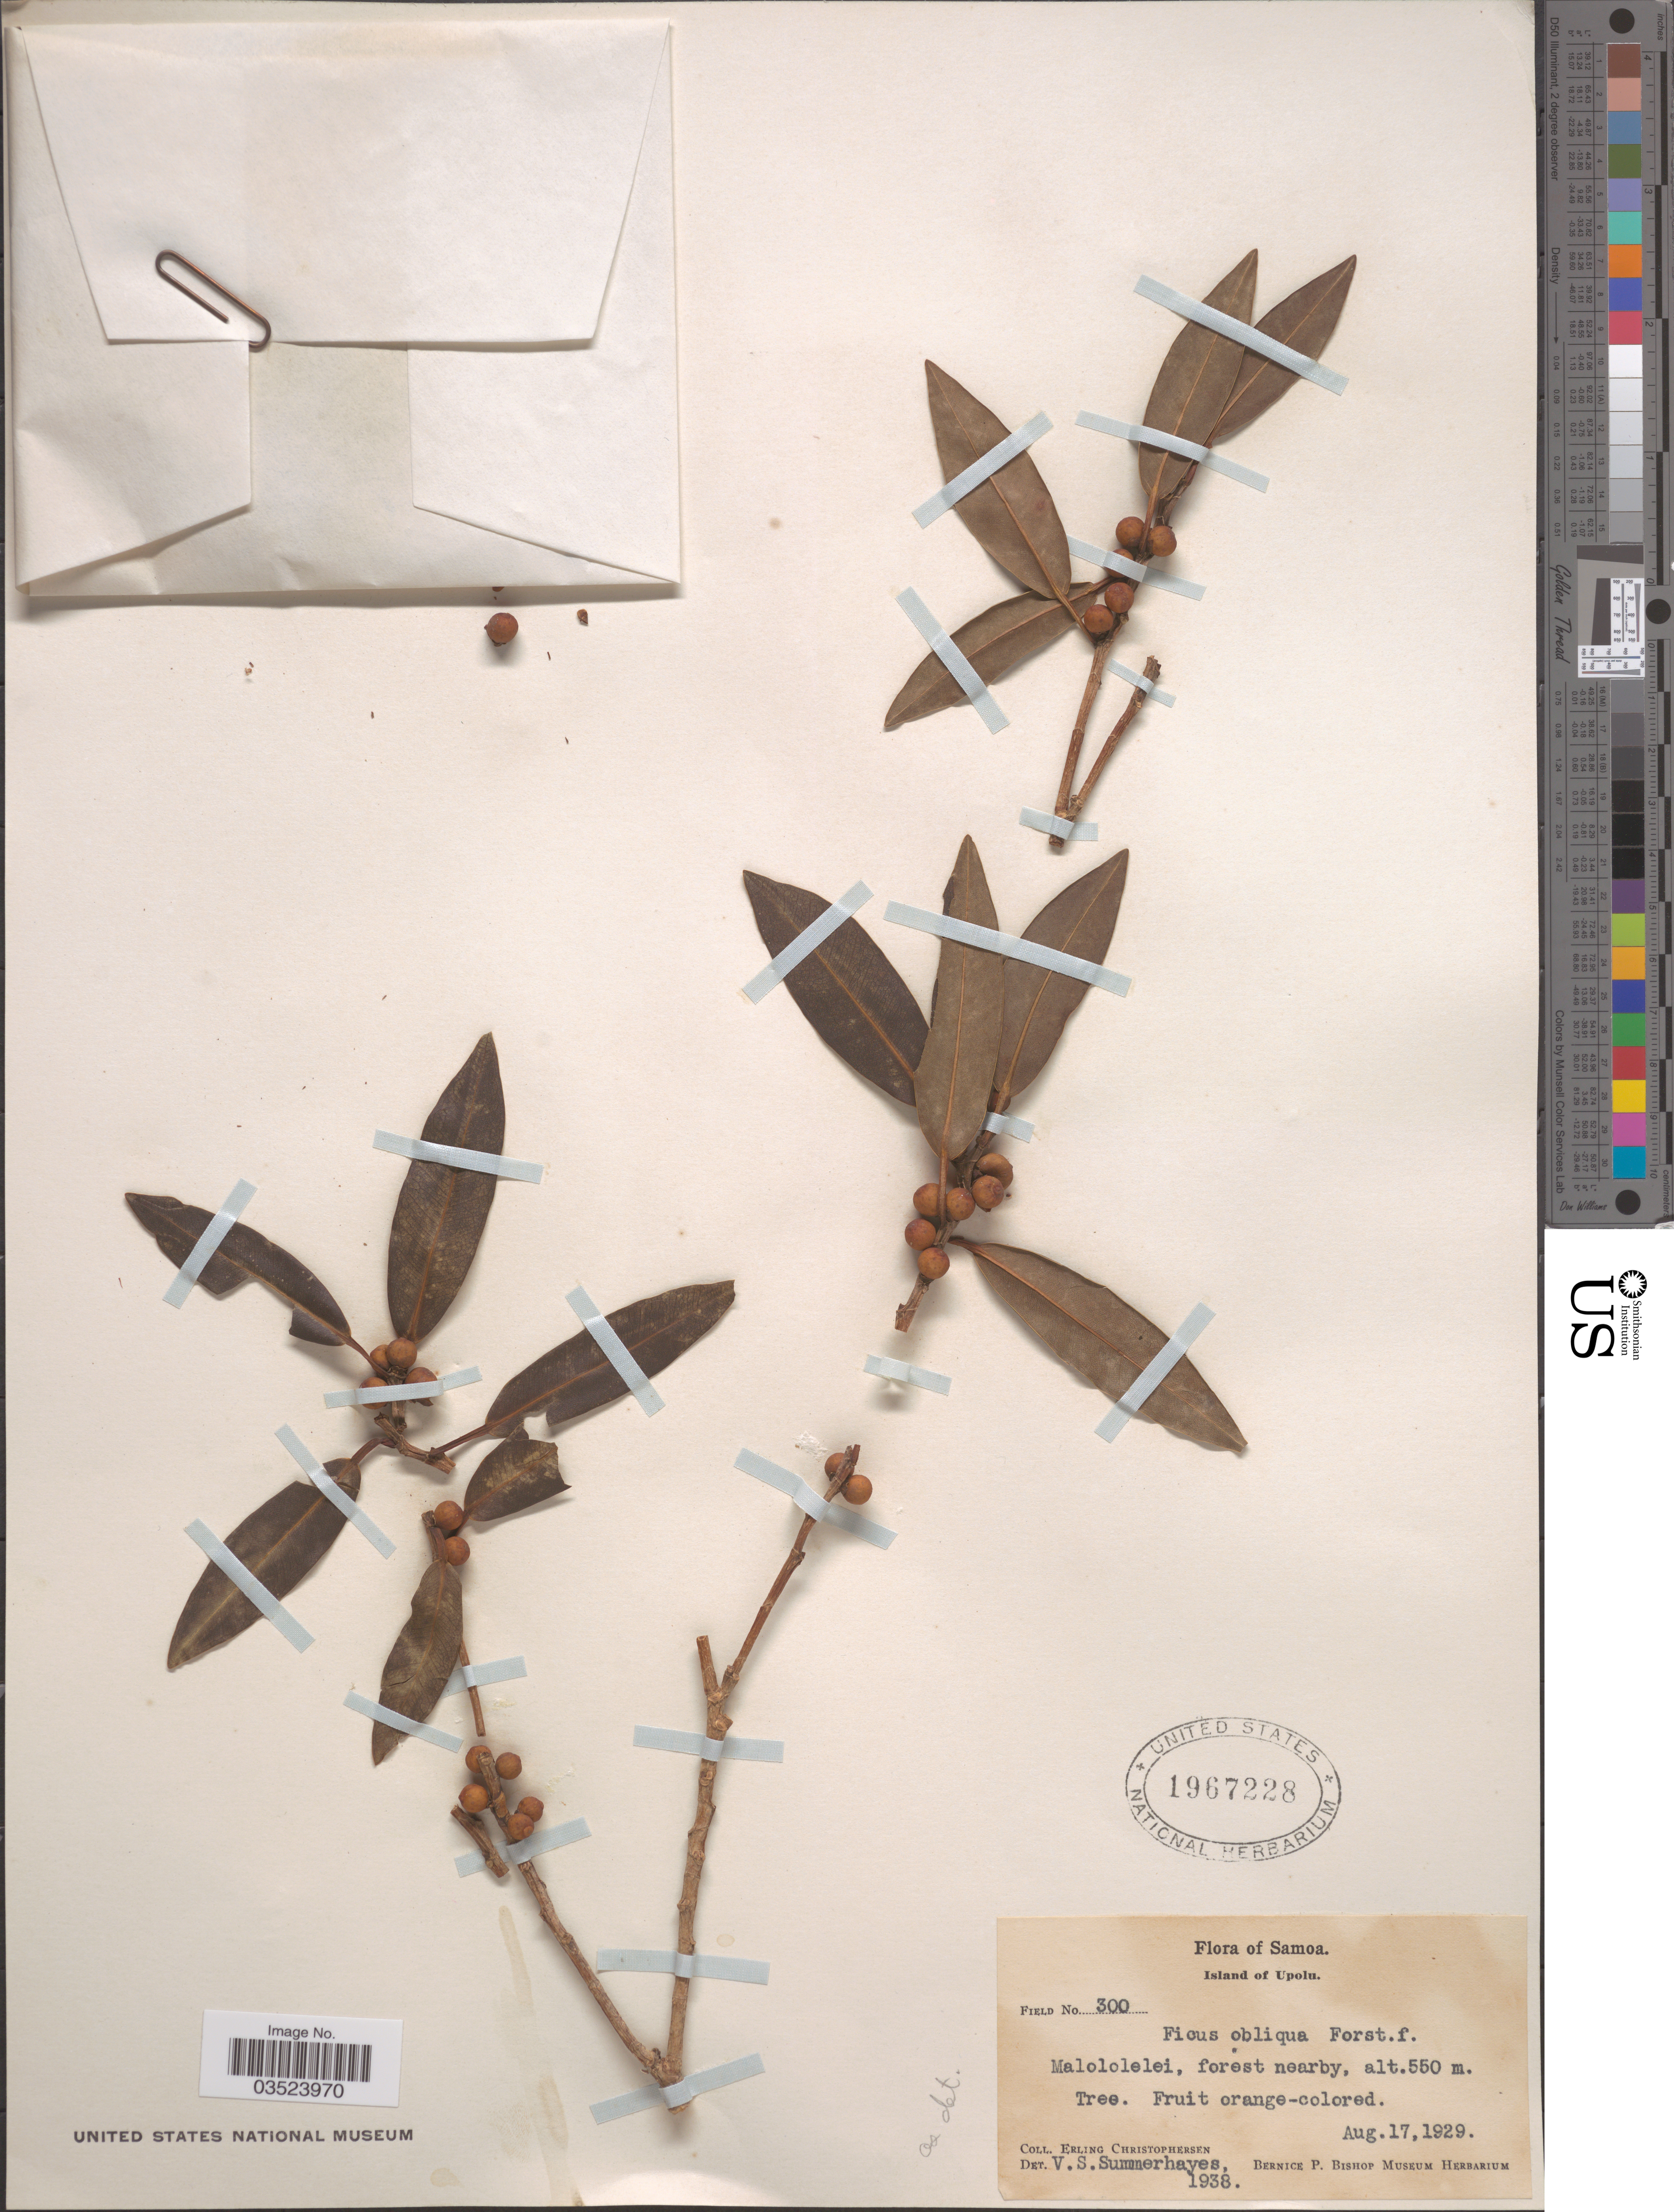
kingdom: Plantae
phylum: Tracheophyta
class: Magnoliopsida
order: Rosales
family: Moraceae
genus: Ficus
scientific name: Ficus obliqua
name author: G. Forst.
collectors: E. Christophersen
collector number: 300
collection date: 1929-08-17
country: Samoa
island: Upolu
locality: Island of Upolu. Malololelei, forest nearby.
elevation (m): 550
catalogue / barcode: US 1967228